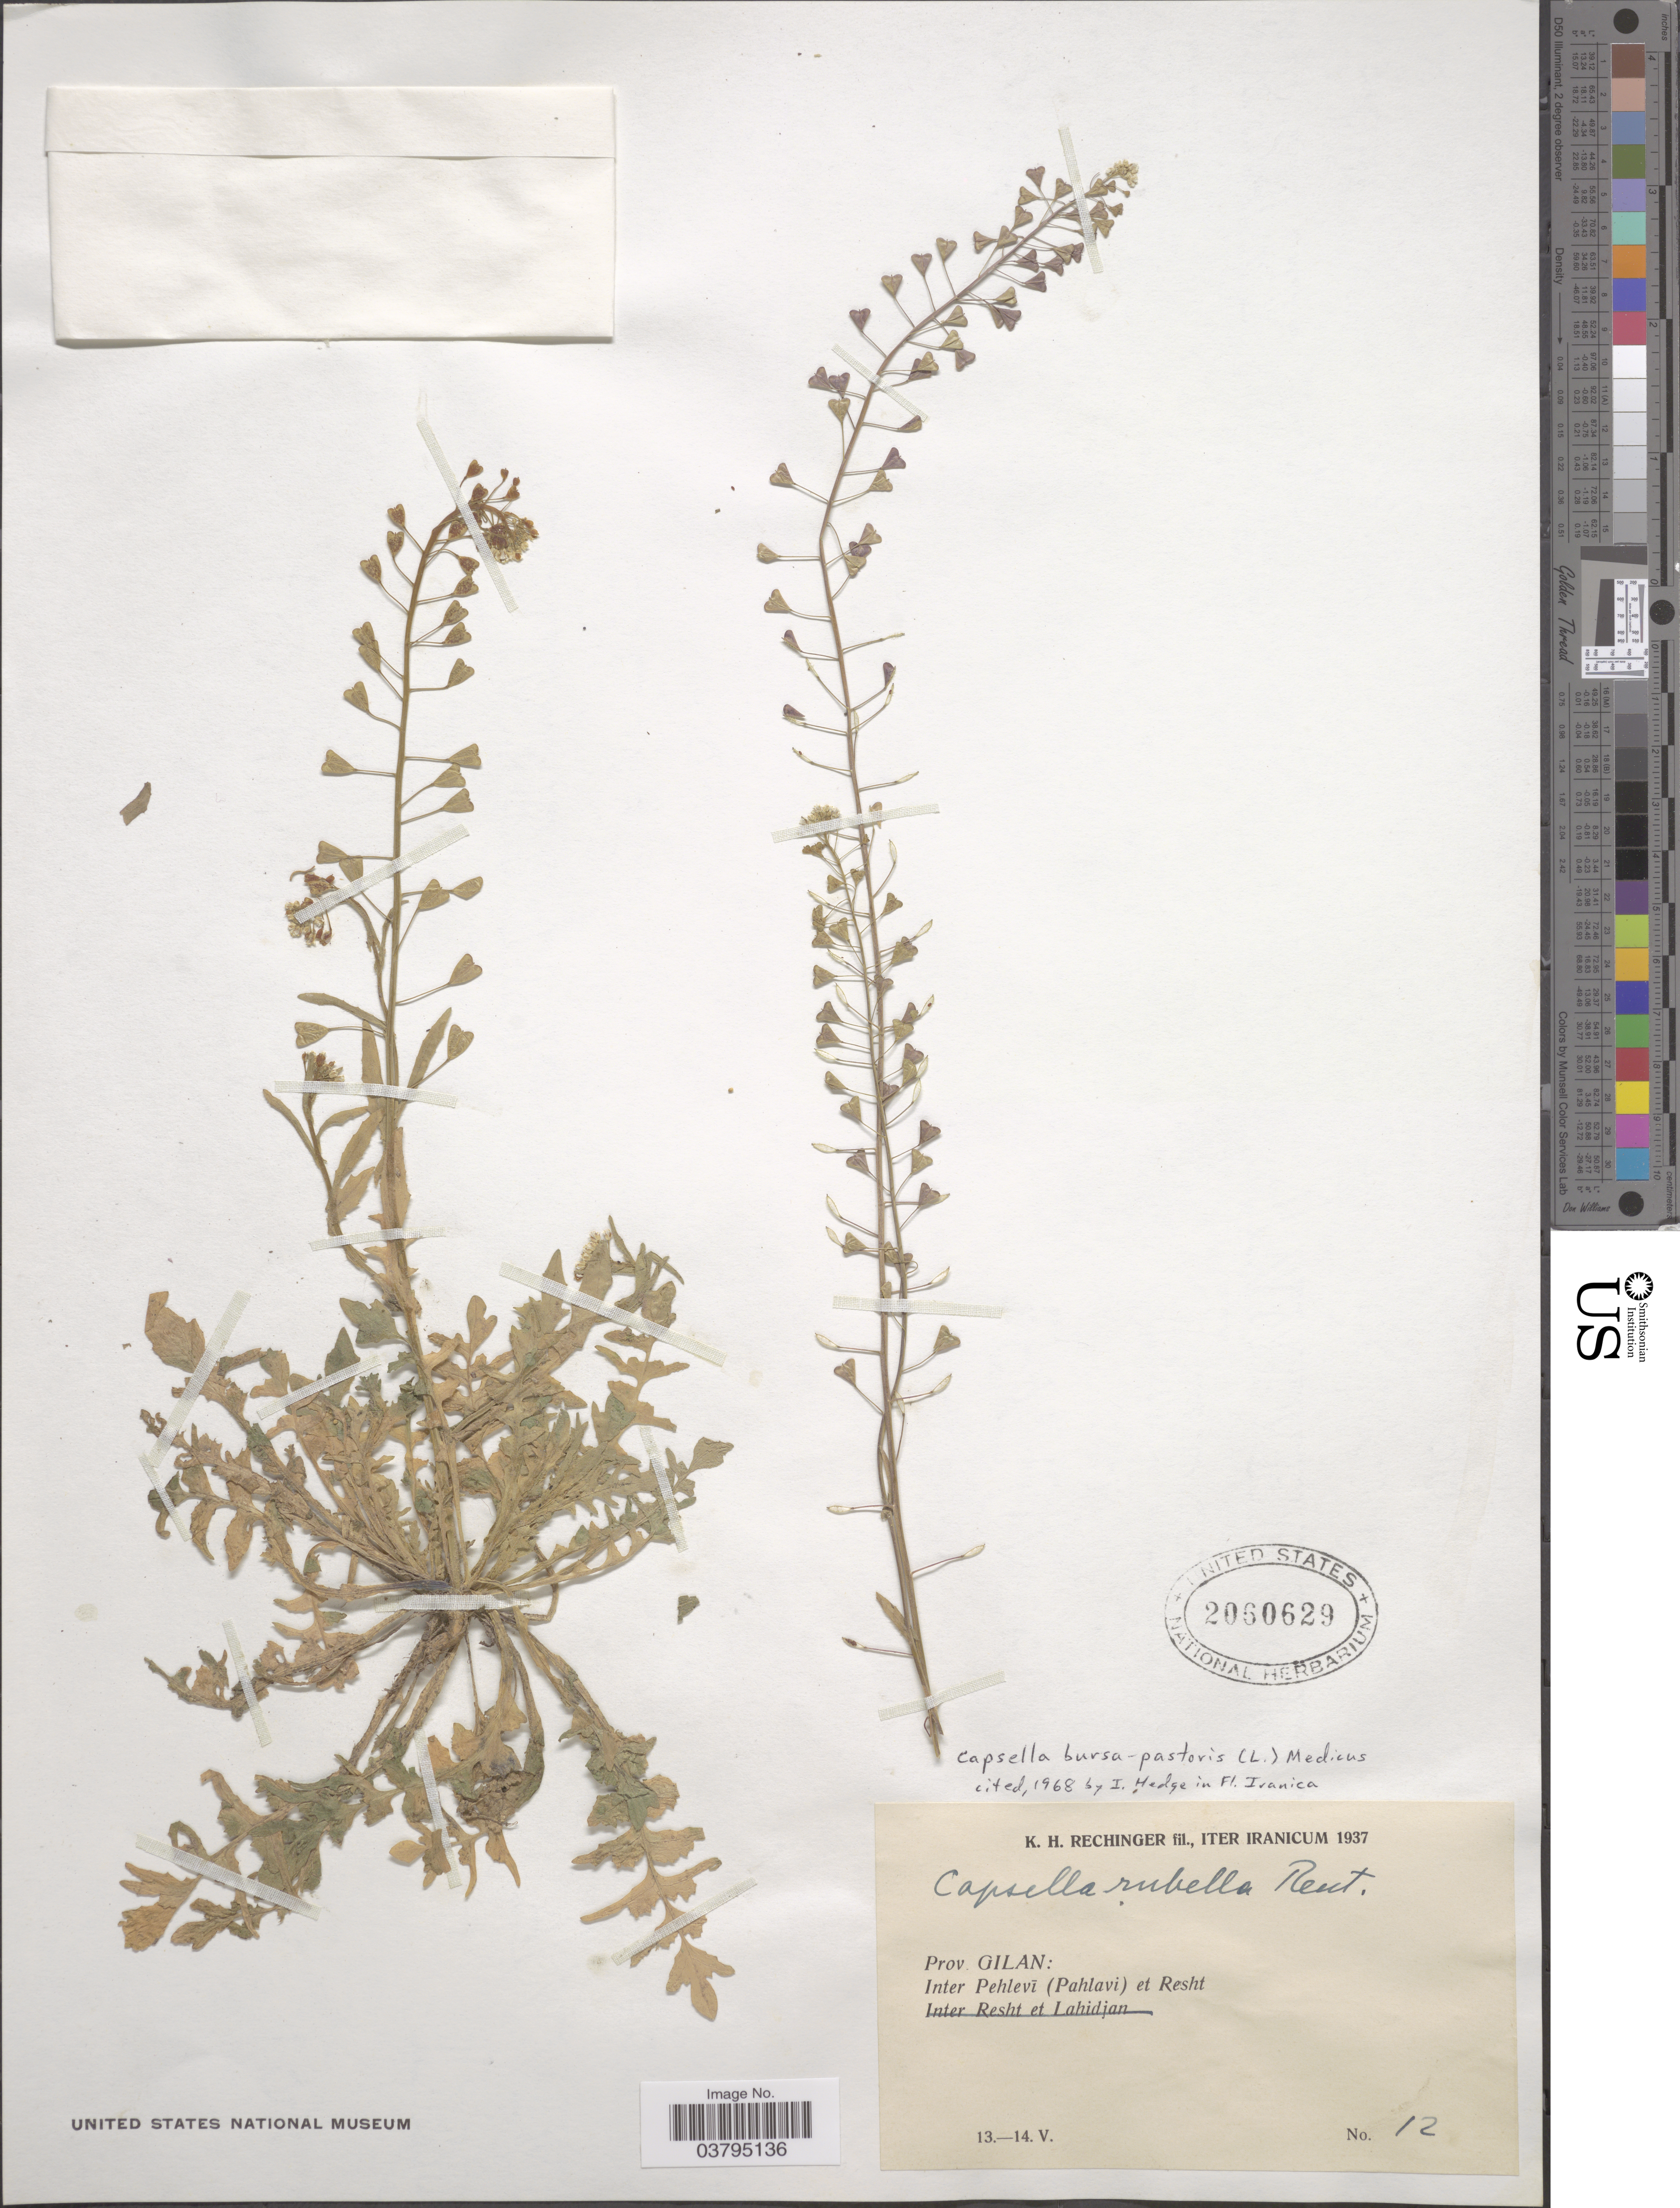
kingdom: Plantae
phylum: Tracheophyta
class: Magnoliopsida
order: Brassicales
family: Brassicaceae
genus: Capsella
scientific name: Capsella bursa-pastoris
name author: (L.) Medik.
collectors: K. H. Rechinger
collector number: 12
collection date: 1937-05-13/1937-05-14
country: Iran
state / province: Gilan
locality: Inter Pehlevï (Pahlavi) et Resht.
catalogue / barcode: US 2060629